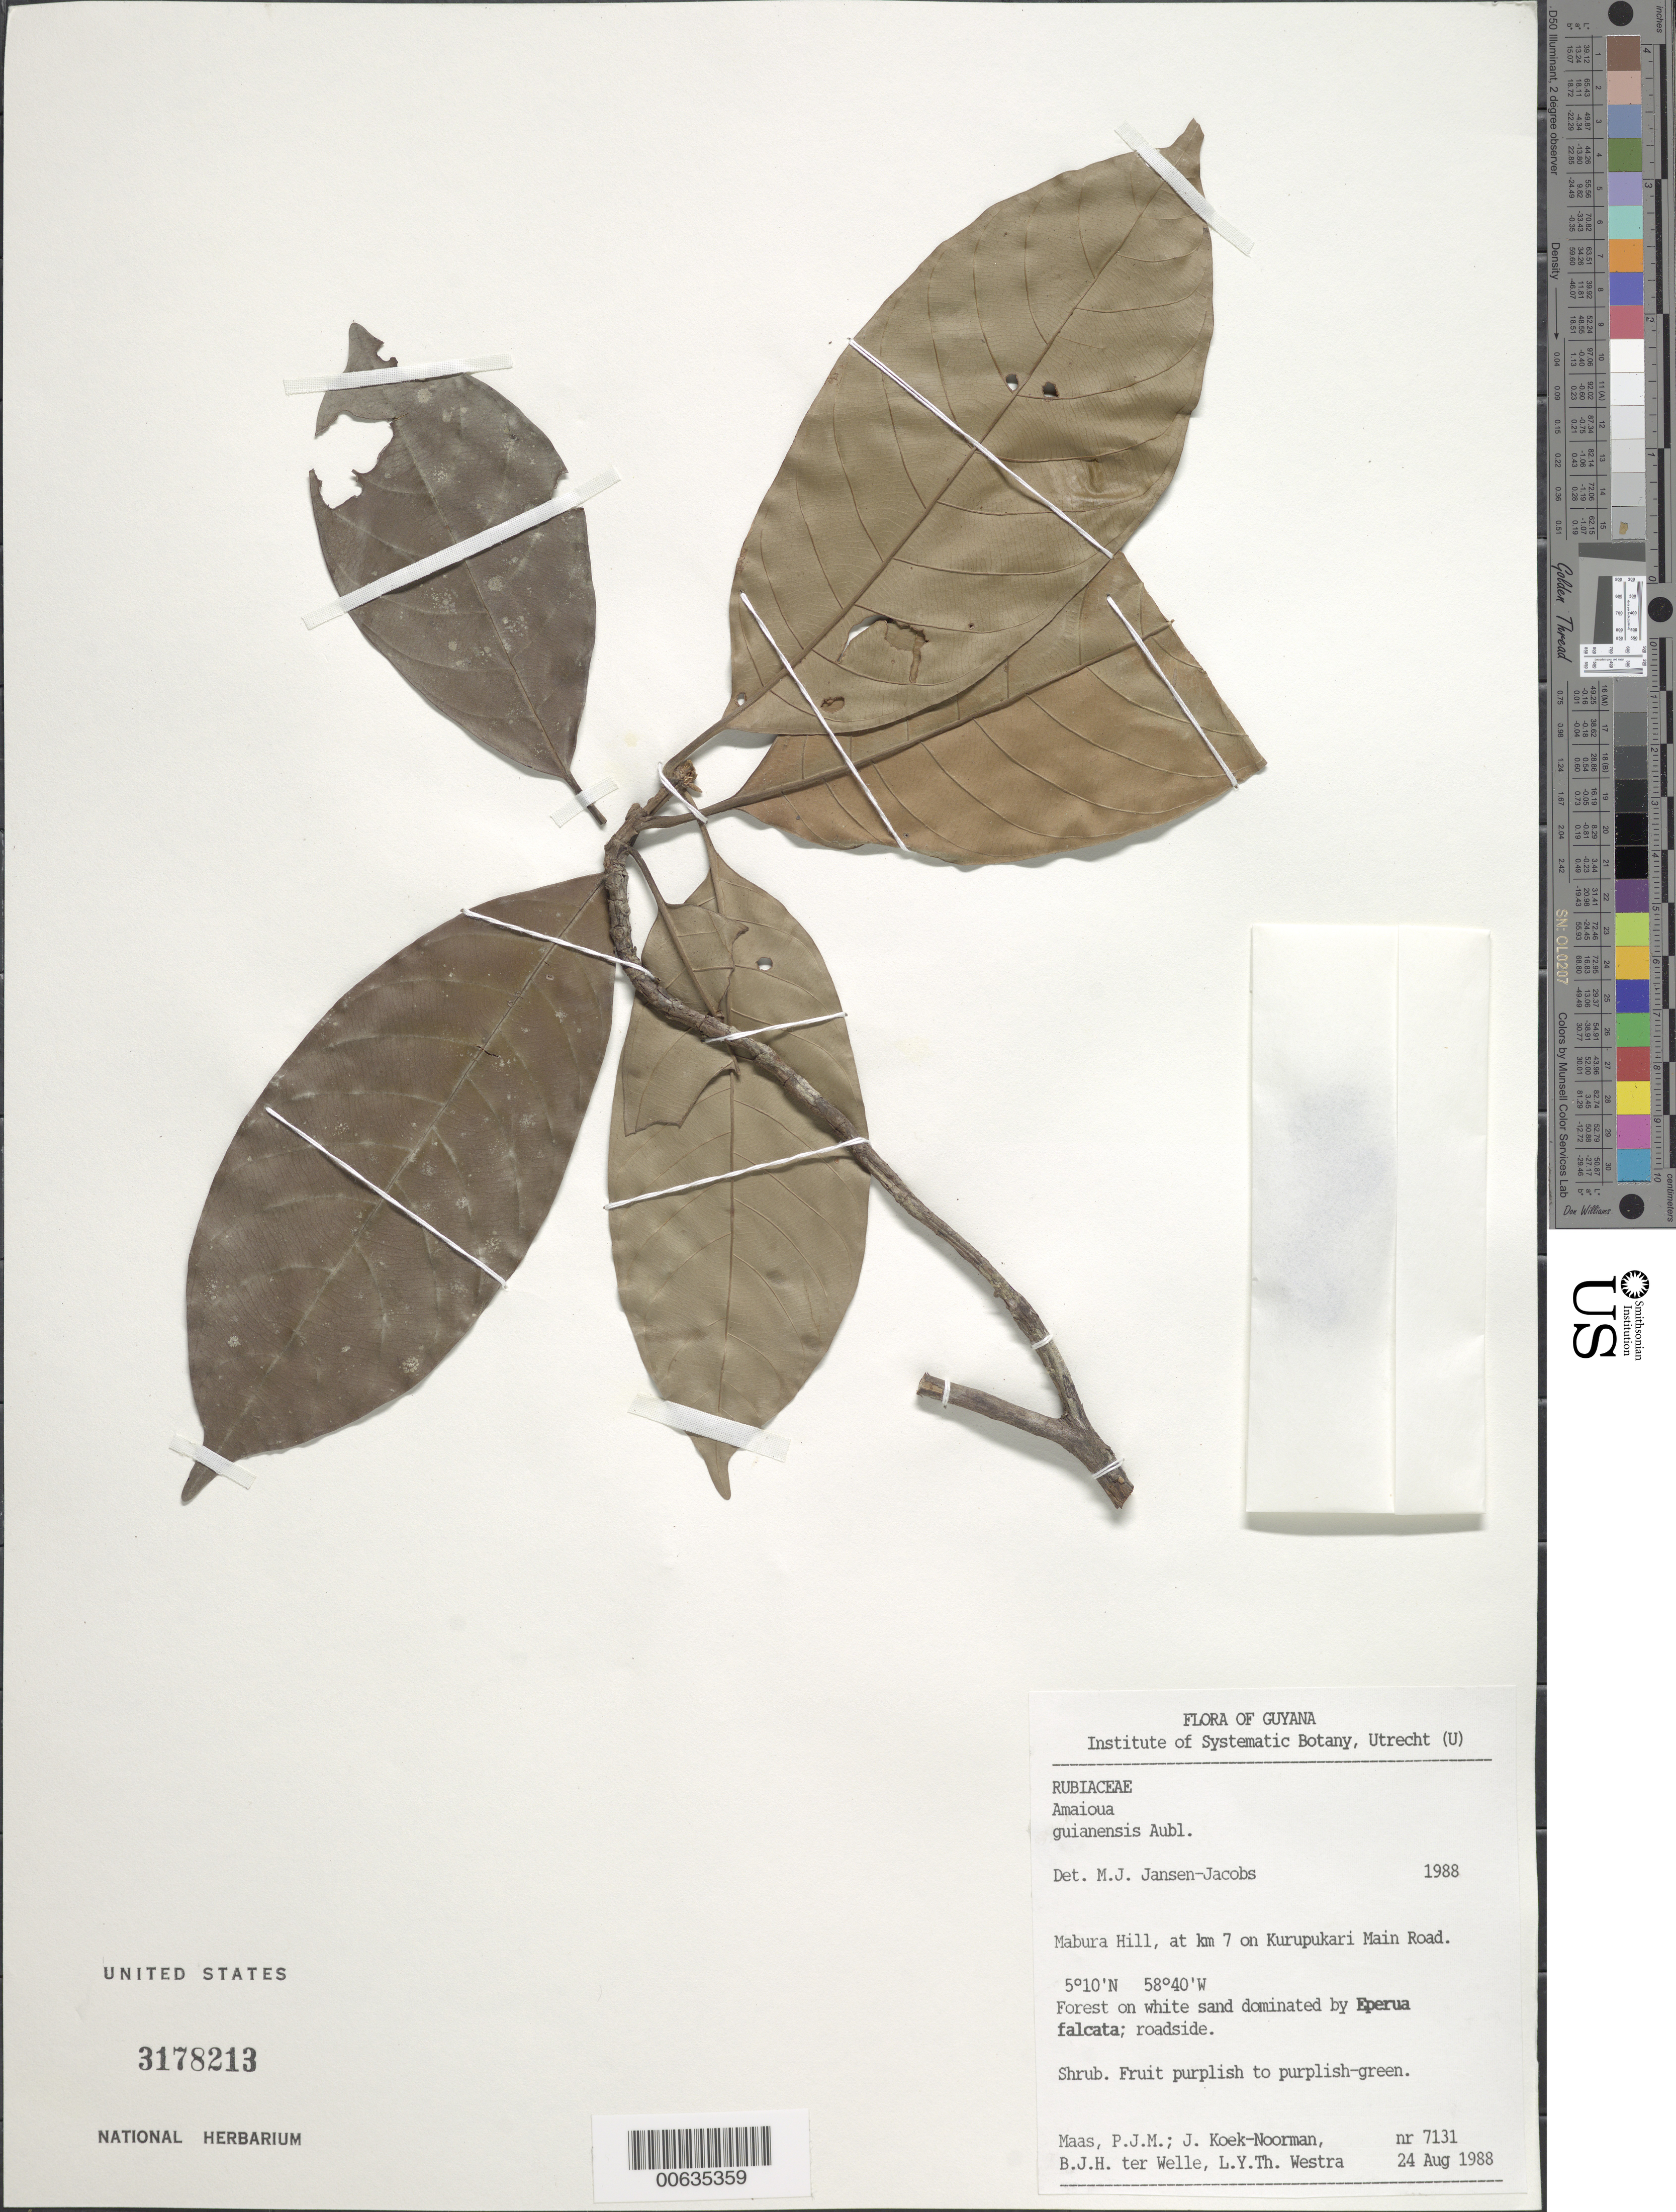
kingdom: Plantae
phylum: Tracheophyta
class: Magnoliopsida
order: Gentianales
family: Rubiaceae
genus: Amaioua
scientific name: Amaioua guianensis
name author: Aubl.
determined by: Jansen-Jacobs, M. J., (U), Nationaal Herbarium Nederland, Utrecht University branch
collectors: P. Maas, J. Koek-Noorman, H. Lall, B. Welle & L. Y. T. Westra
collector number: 7131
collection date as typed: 24-Aug-88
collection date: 1988-08-24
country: Guyana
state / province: U. Demerara-Berbice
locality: Mabura Hill, km 7 on Kurupukari Main Rd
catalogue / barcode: US 3178213